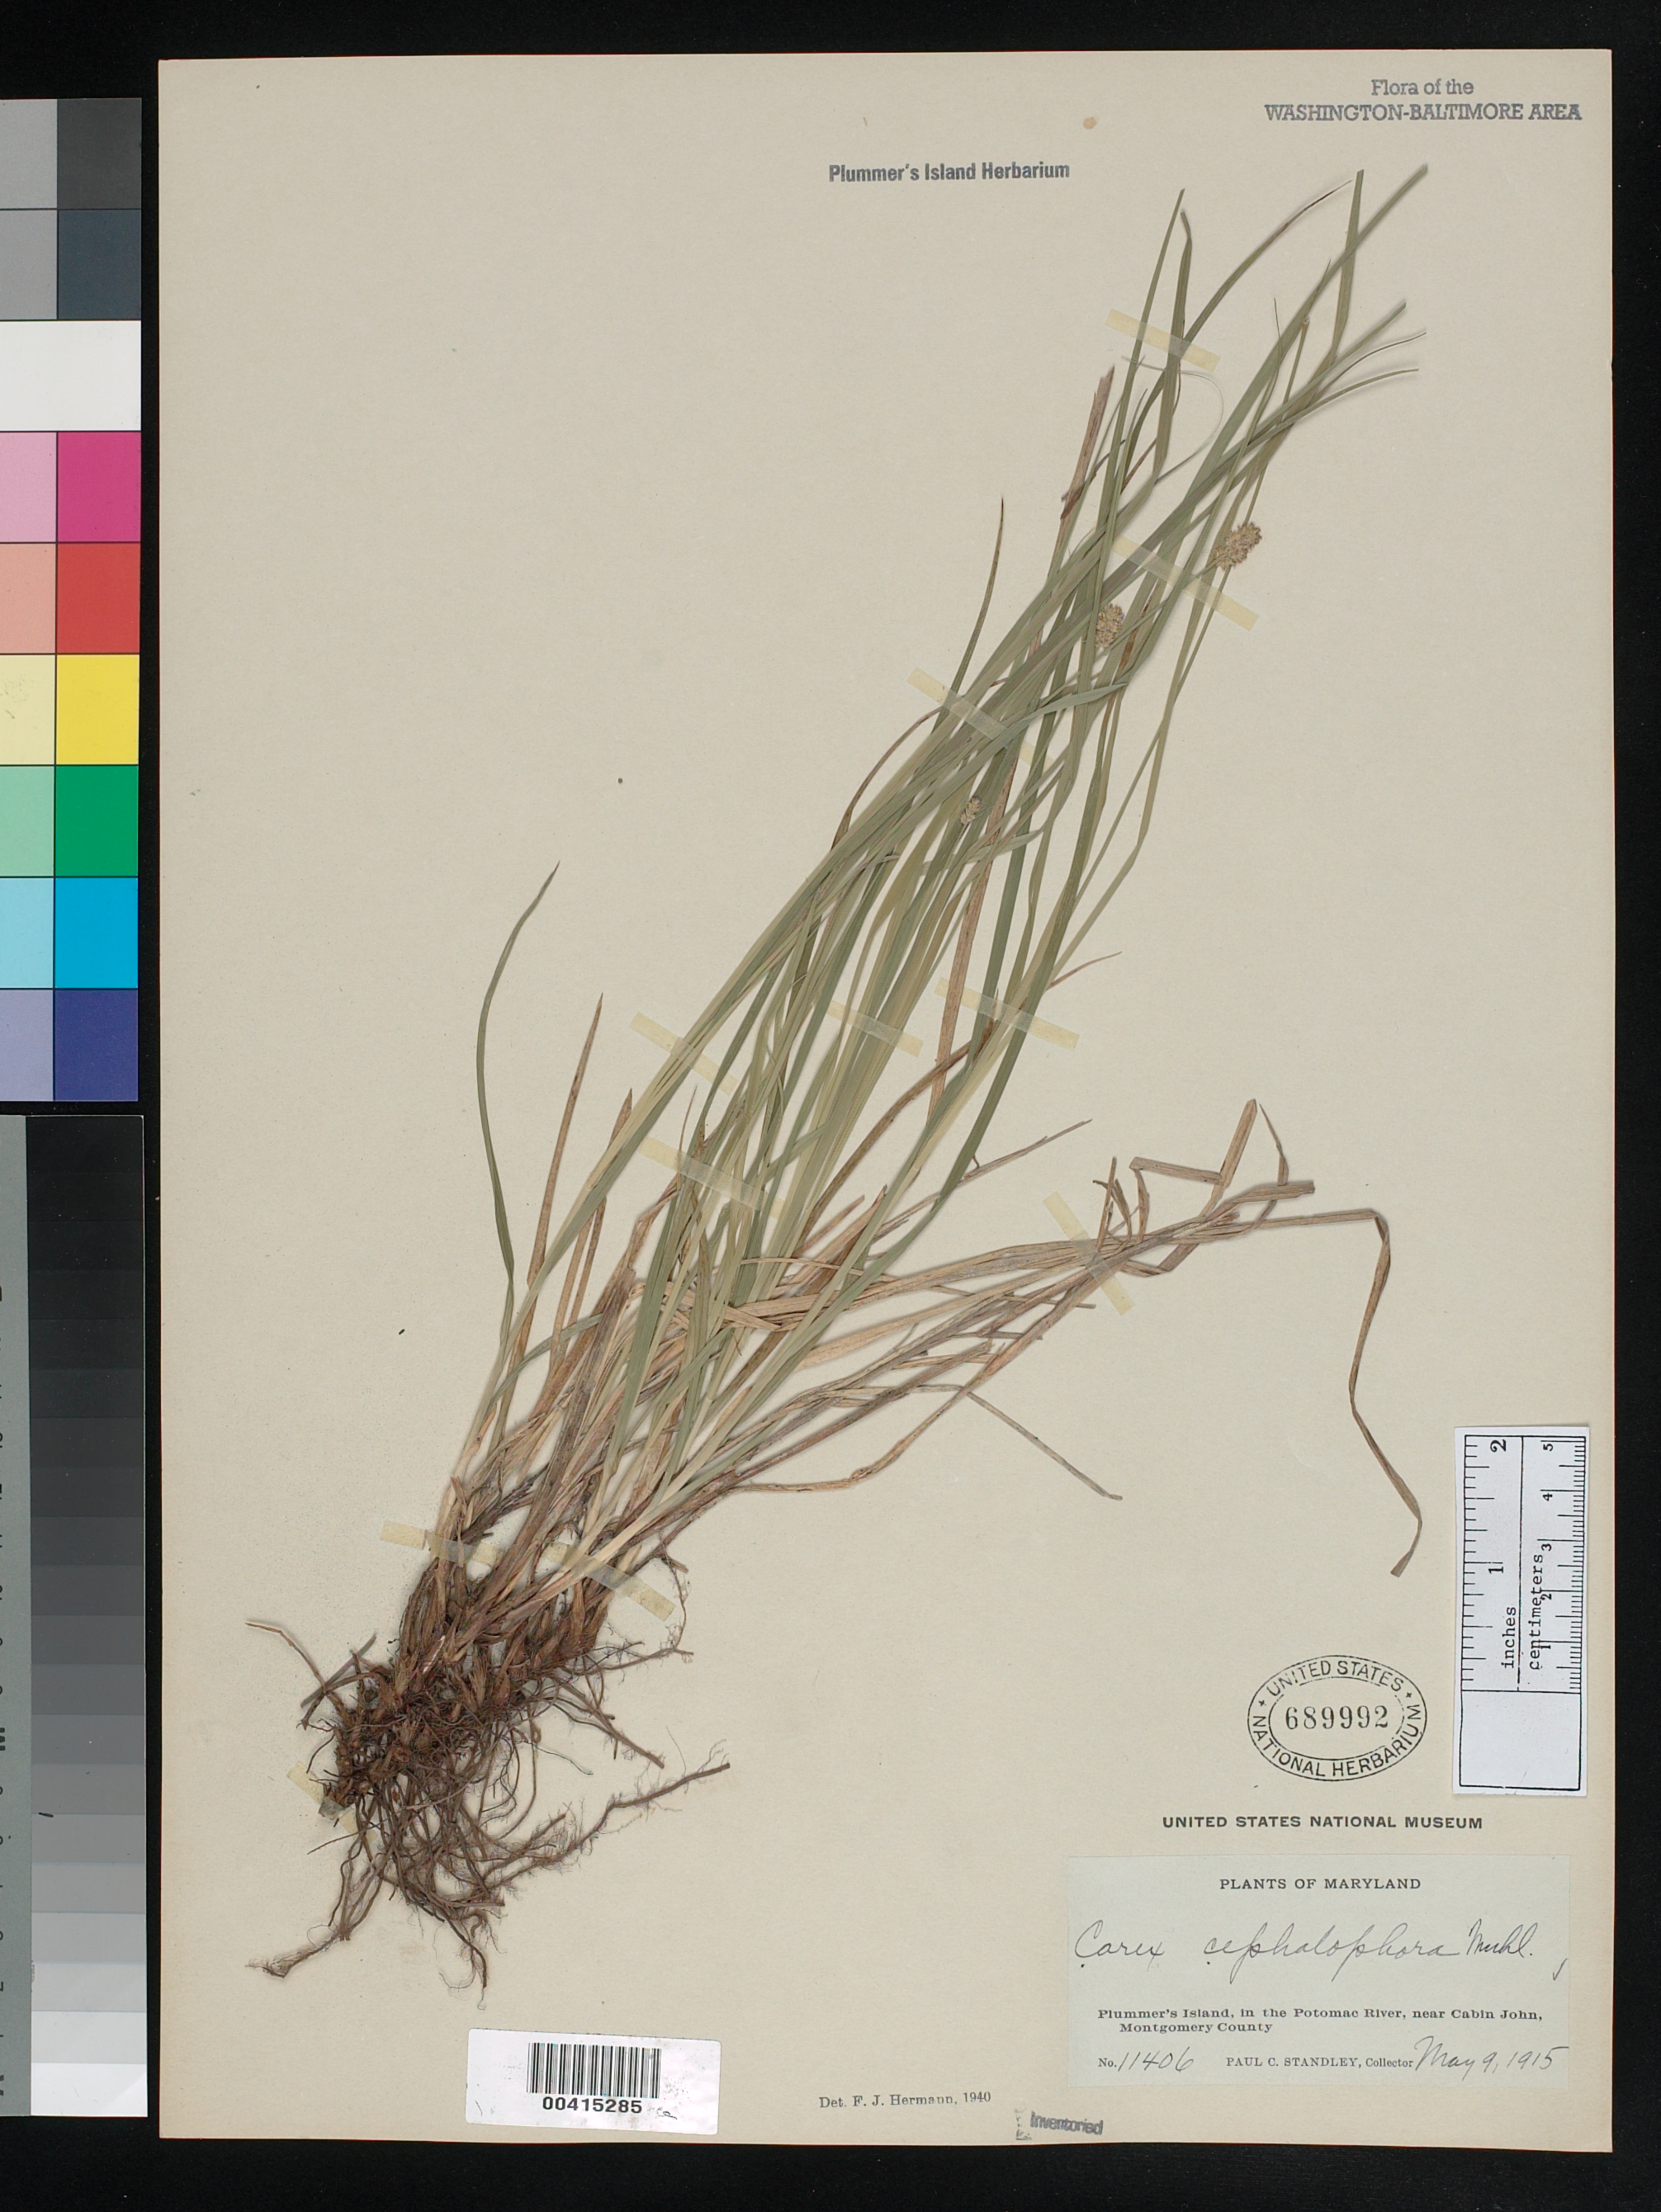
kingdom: Plantae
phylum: Tracheophyta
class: Liliopsida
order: Poales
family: Cyperaceae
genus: Carex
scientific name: Carex cephalophora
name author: Muhl. ex Willd.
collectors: P. C. Standley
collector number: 11406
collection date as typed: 09 May 1915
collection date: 1915-05-09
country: United States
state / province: Maryland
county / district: Montgomery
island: Plummers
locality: Plummer's Island C. & O. Canal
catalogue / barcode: US 689992